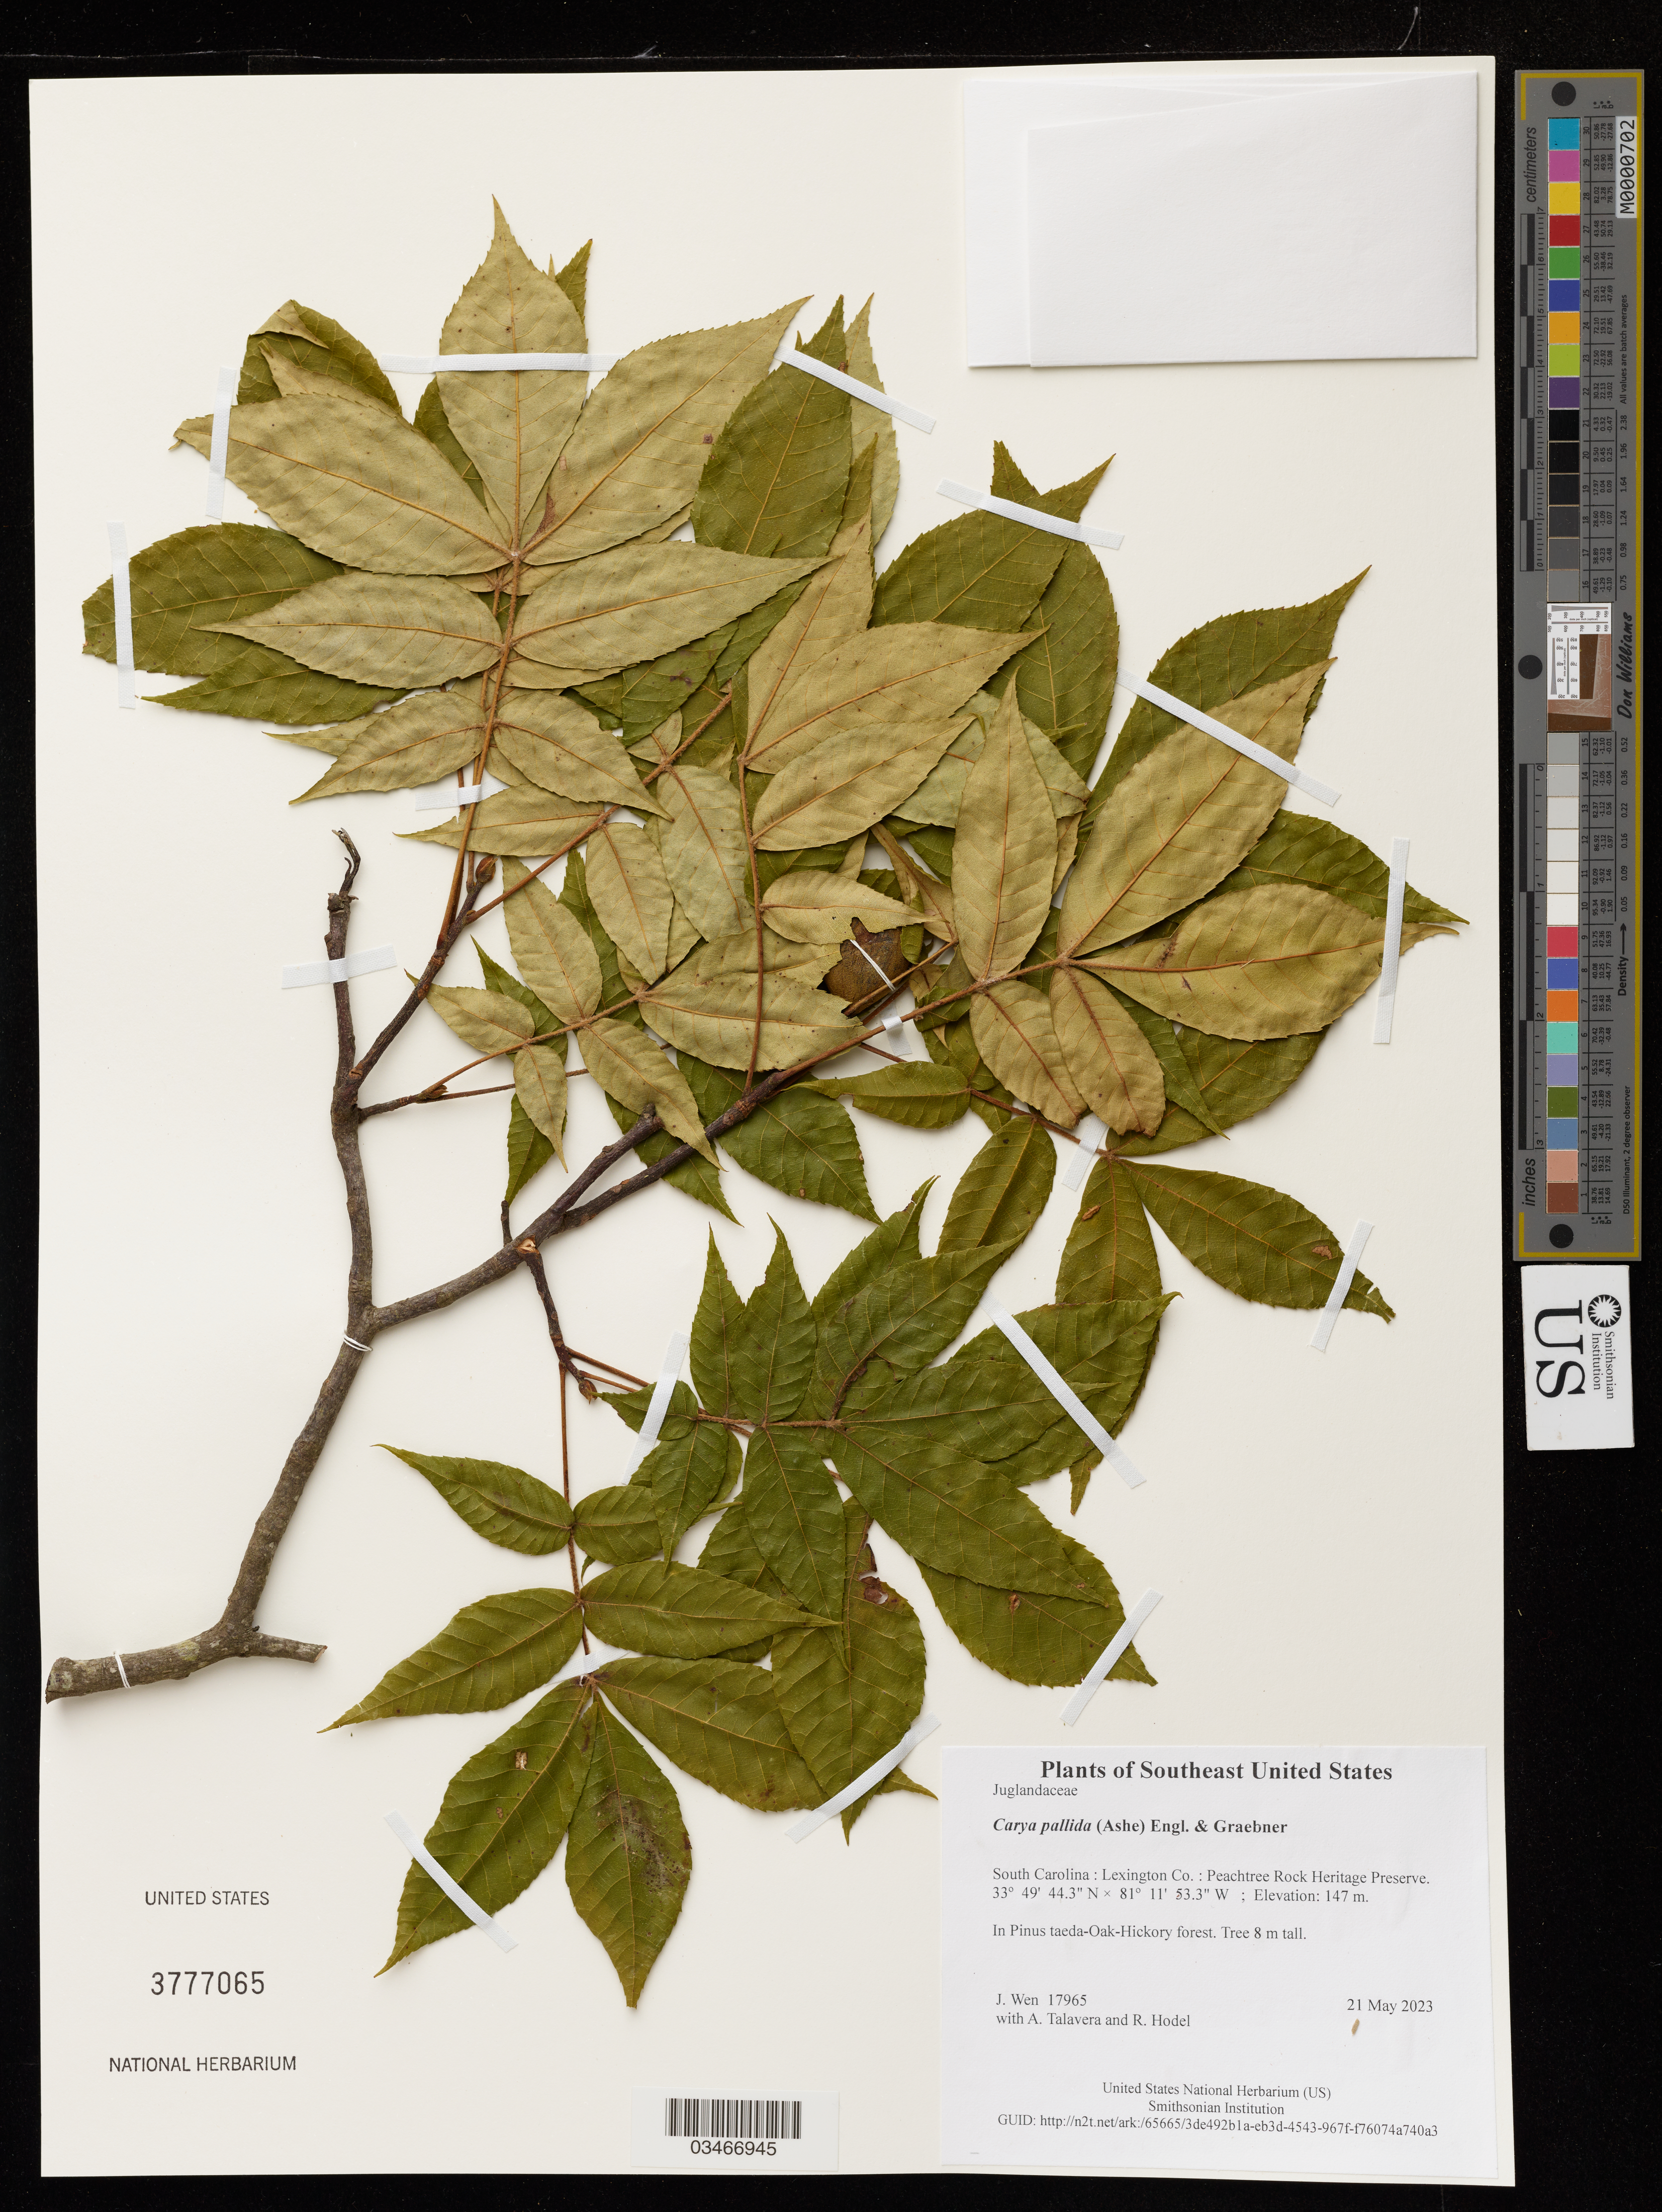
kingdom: Plantae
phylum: Tracheophyta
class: Magnoliopsida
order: Fagales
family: Juglandaceae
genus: Carya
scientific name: Carya pallida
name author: (Ashe) Engl. & Graebner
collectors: J. Wen, A. Talavera & R. Hodel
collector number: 17965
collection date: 2023-05-21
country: United States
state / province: South Carolina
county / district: Lexington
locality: Peachtree Rock Heritage Preserve.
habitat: In Pinus taeda-Oak-Hickory forest.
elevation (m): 147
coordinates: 33 49.739 N, 81 11.888 W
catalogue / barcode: US 3777065